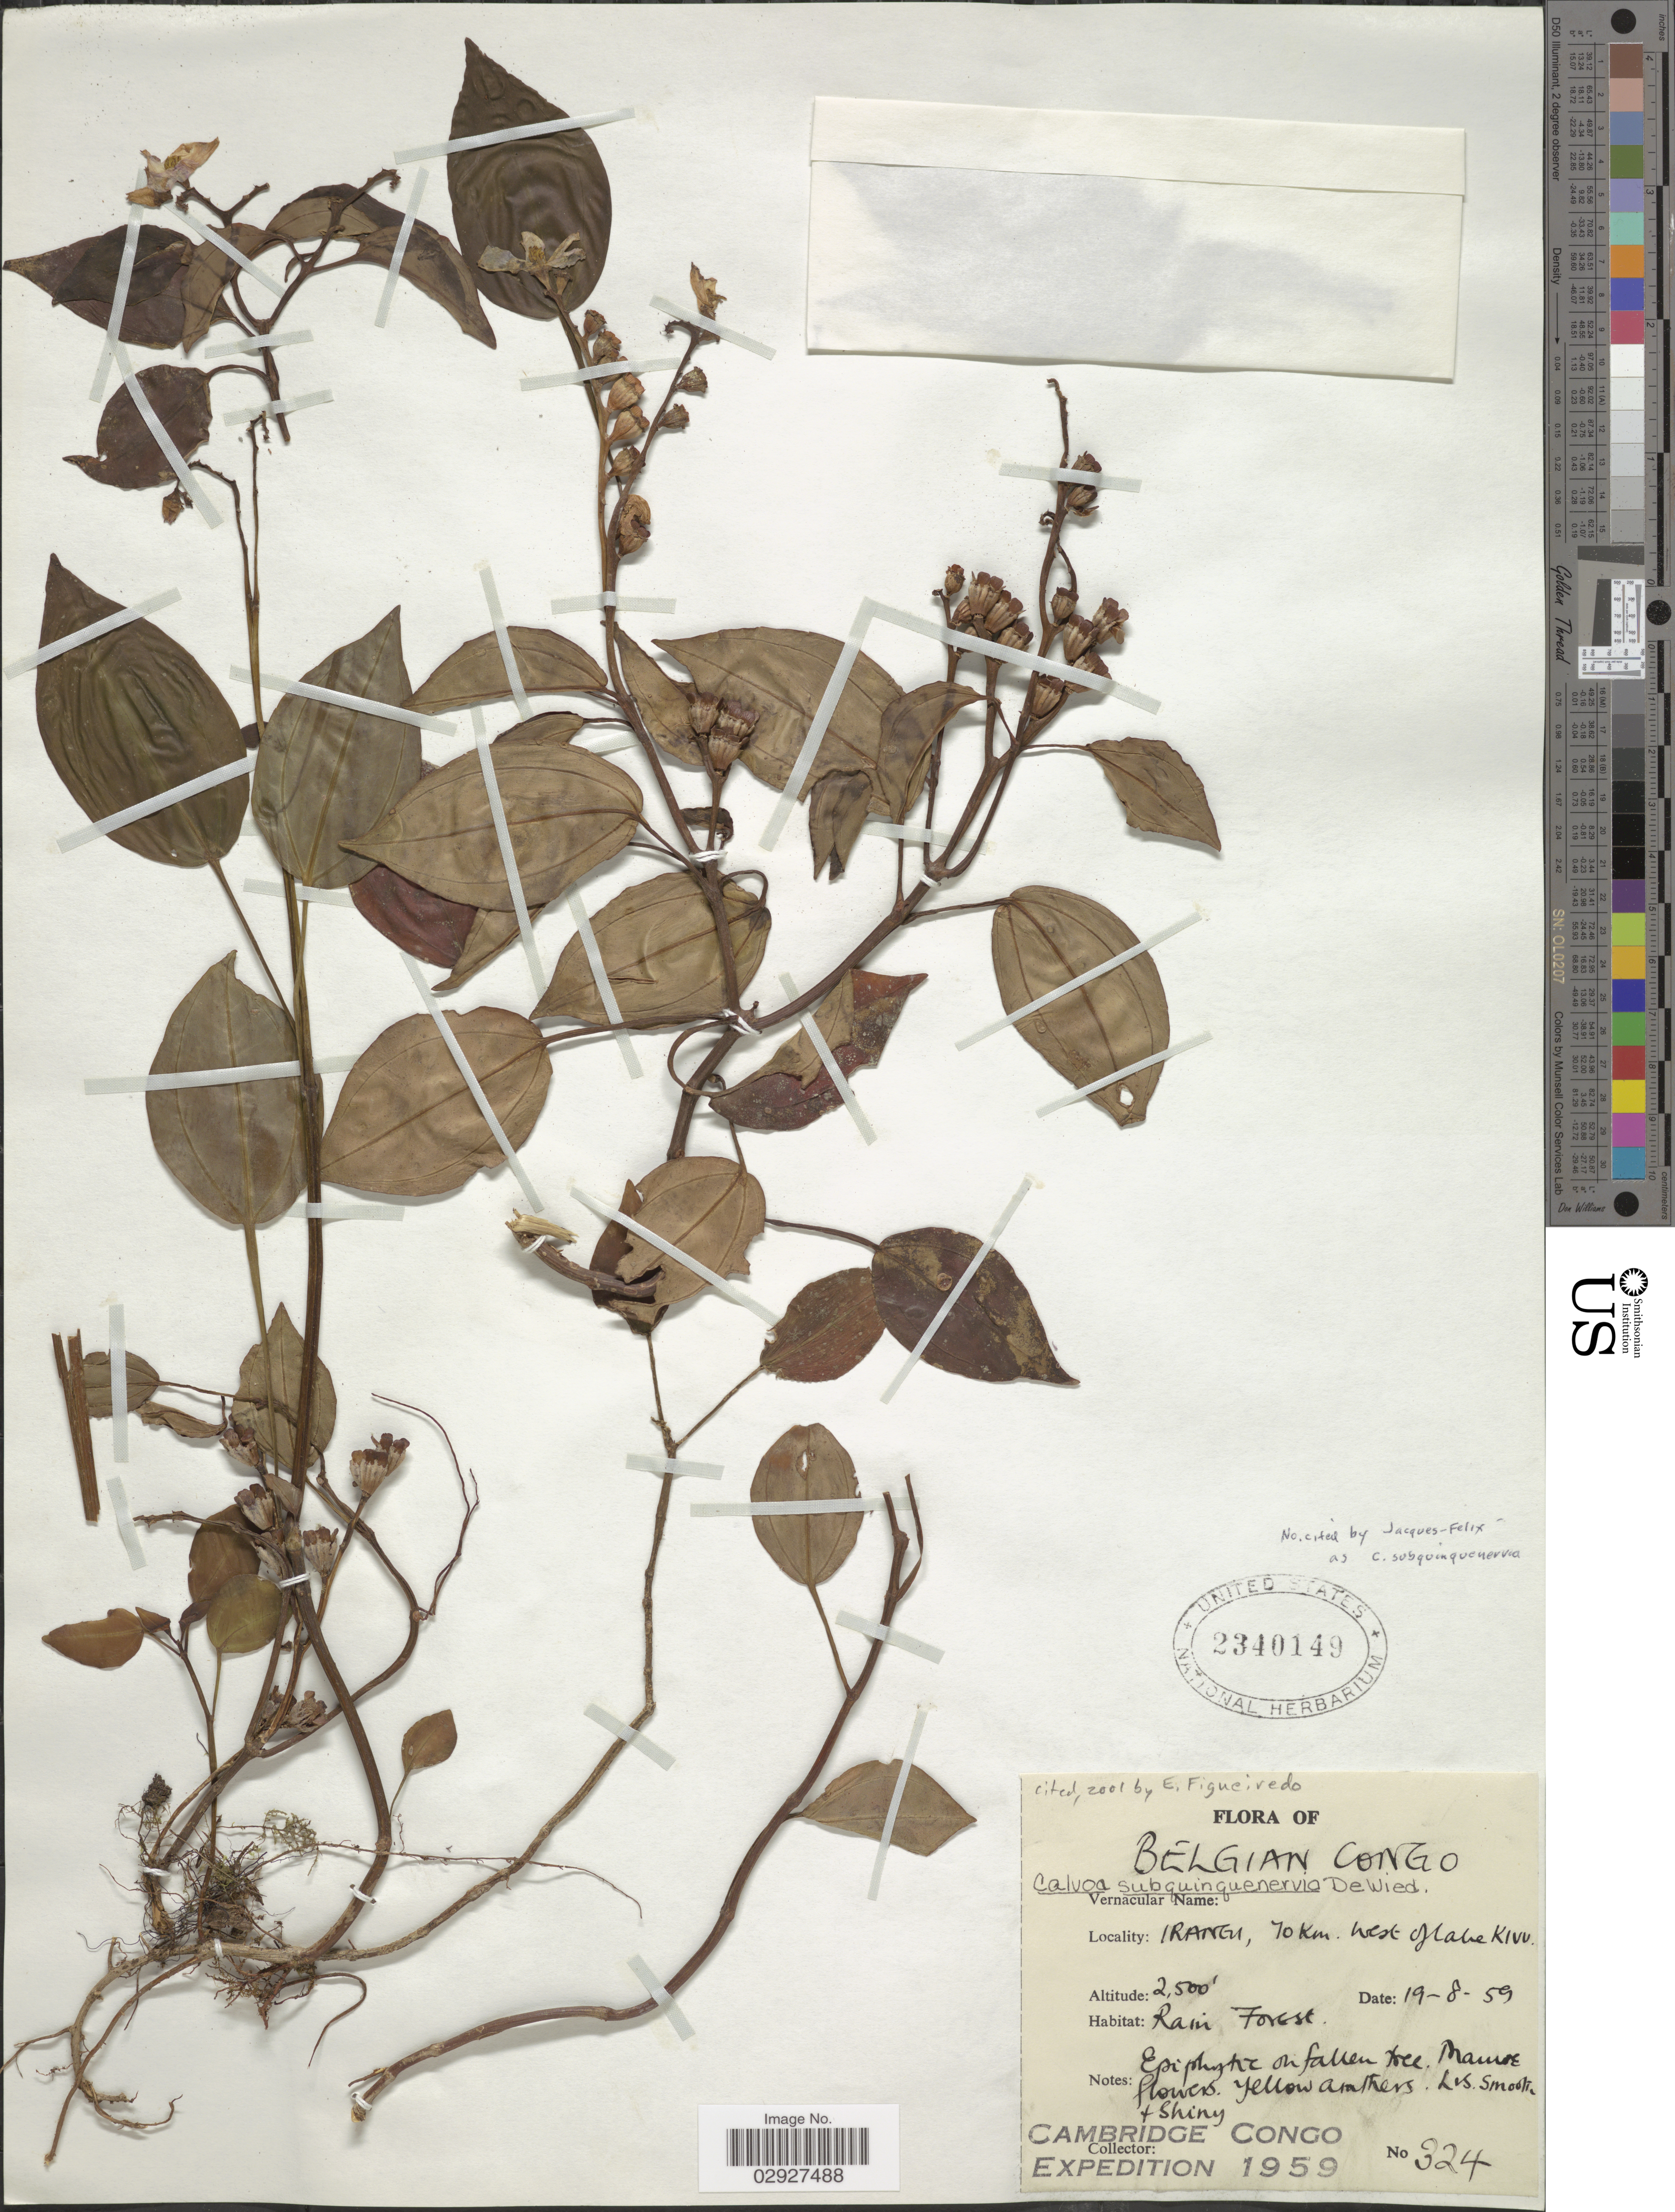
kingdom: Plantae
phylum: Tracheophyta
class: Magnoliopsida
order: Myrtales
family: Melastomataceae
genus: Calvoa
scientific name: Calvoa subquinquenervia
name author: De Wild.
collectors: Cambridge Congo Expedition 1959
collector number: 324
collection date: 1959-08-19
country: Congo, Democratic Republic of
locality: Belgian Congo. Irangi, 70 km. west of Lake Kivu.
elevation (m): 762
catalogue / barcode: US 2340149